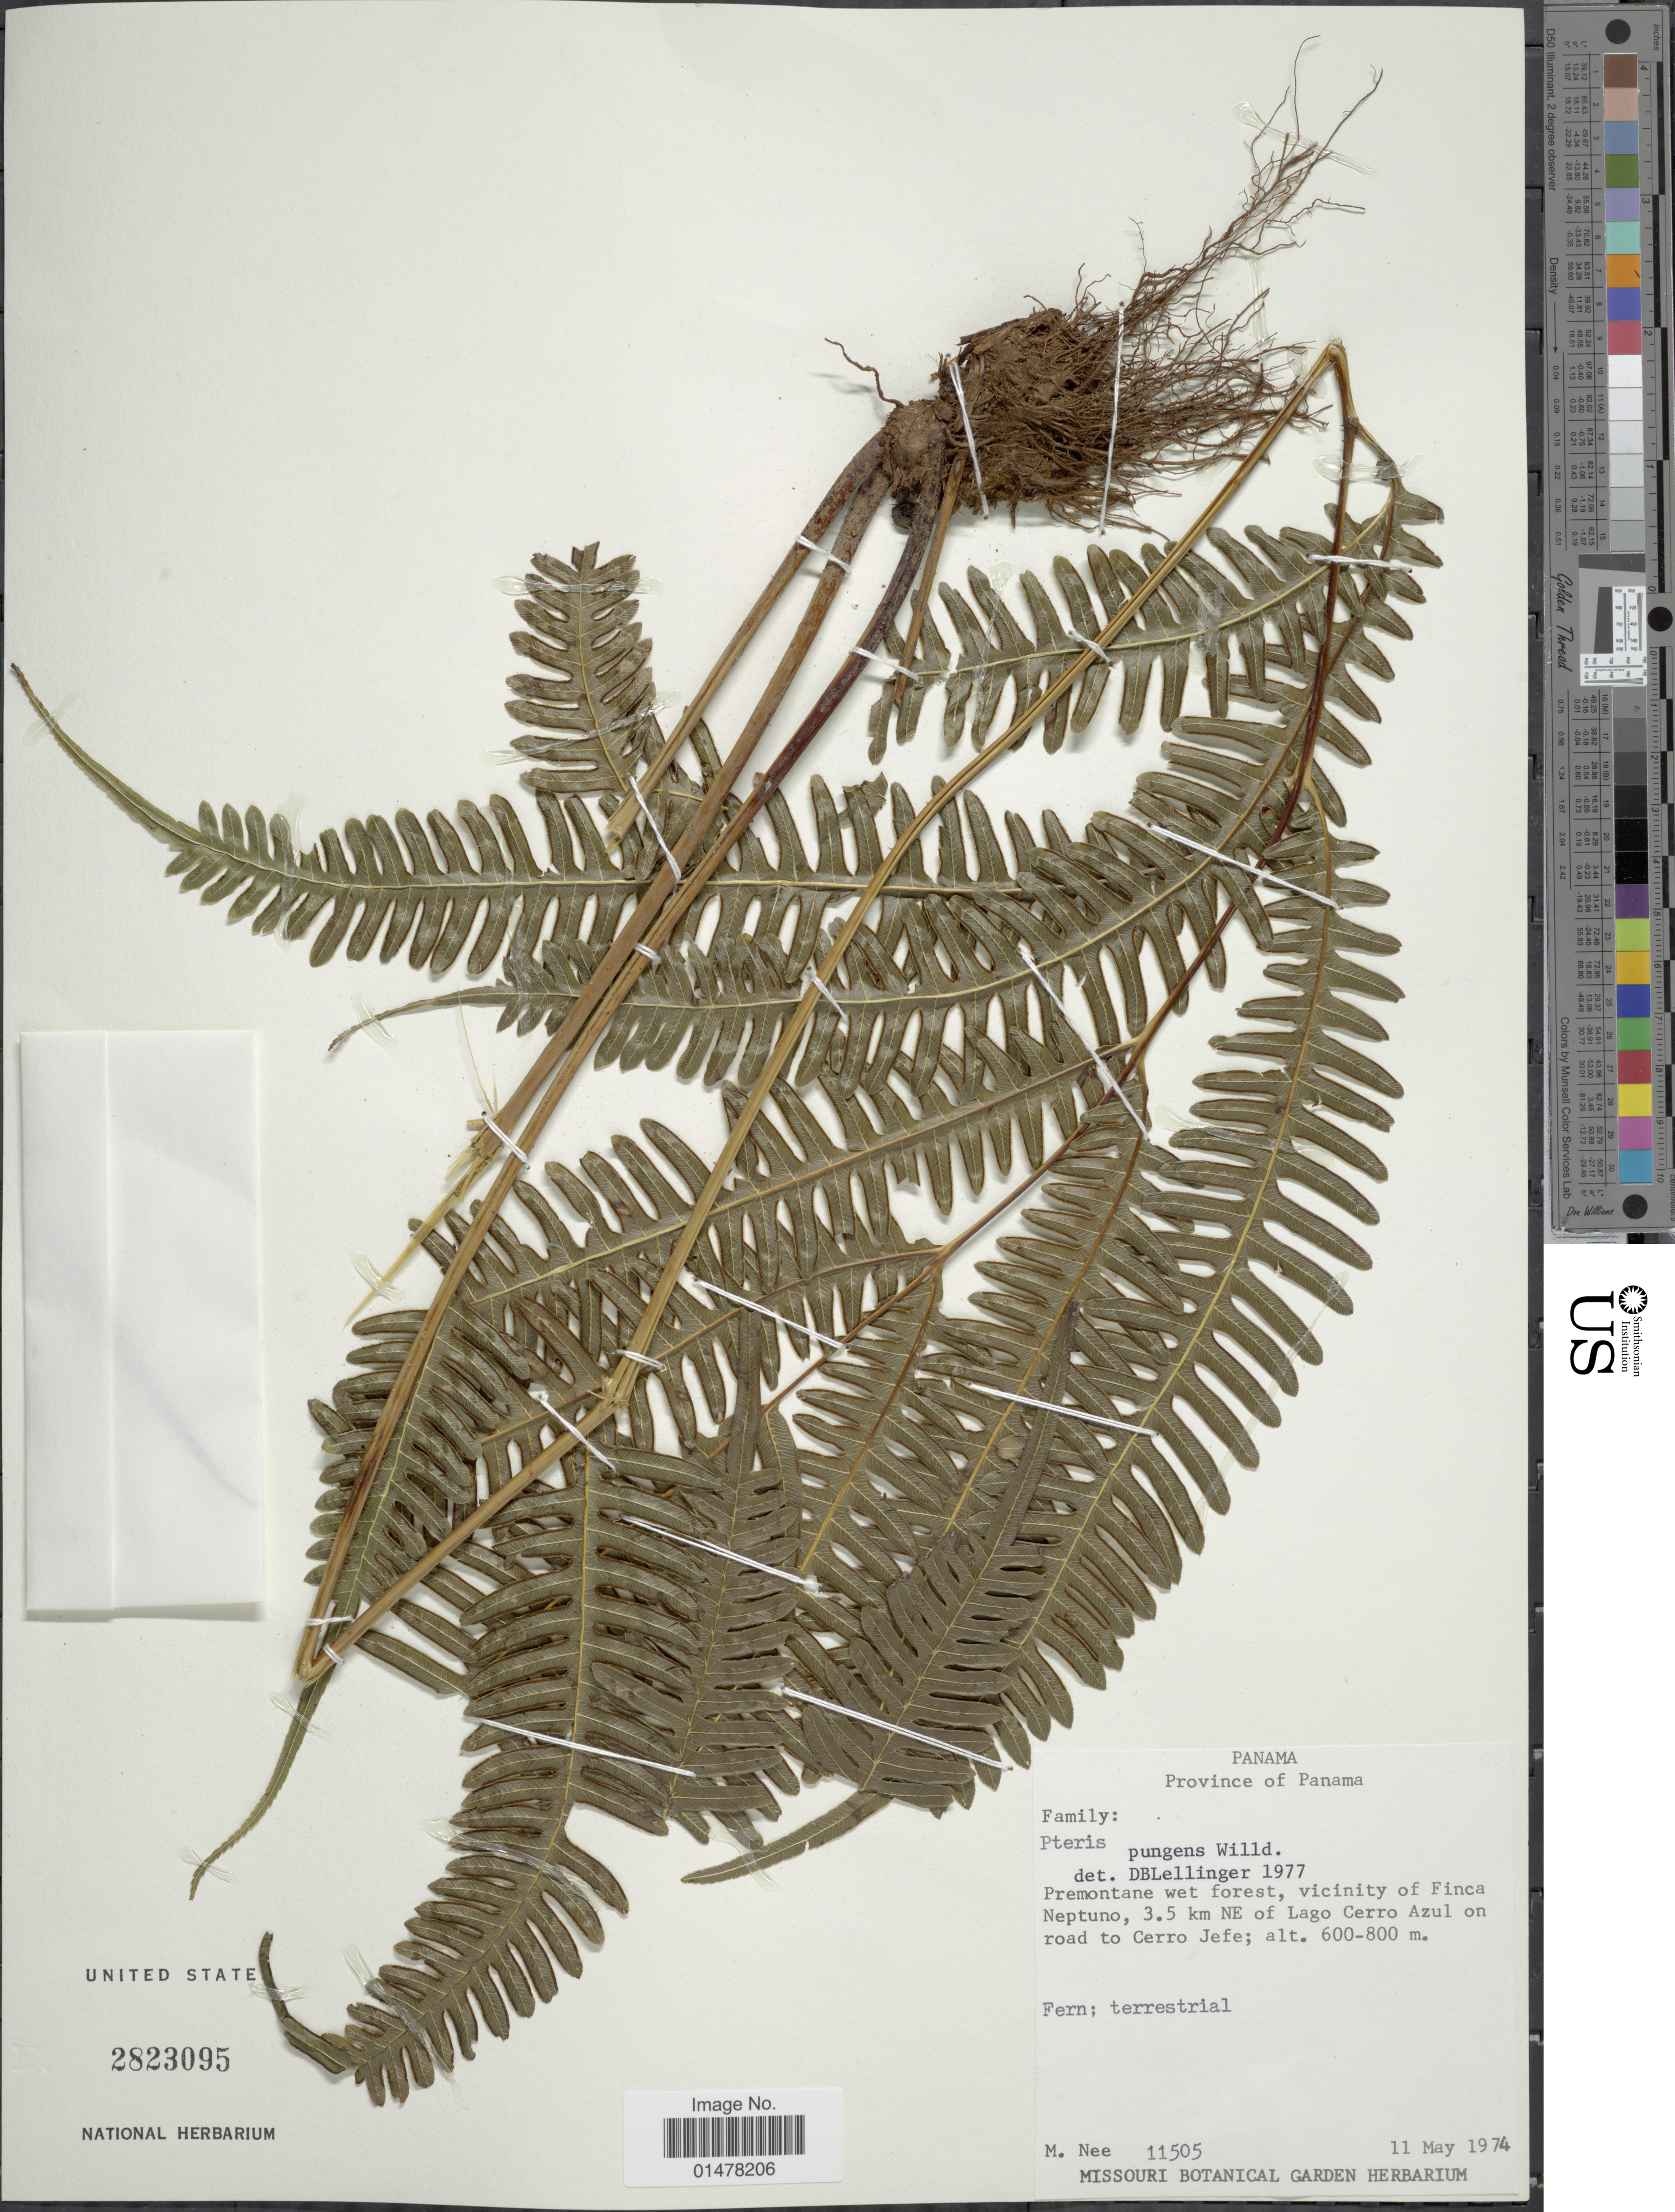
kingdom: Plantae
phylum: Tracheophyta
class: Polypodiopsida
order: Polypodiales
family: Pteridaceae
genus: Pteris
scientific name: Pteris pungens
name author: Willd.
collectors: M. Nee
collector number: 11505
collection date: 1974-05-11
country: Panama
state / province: Panamá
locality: Panama, Province of Panama, Premontane wet forest, vicinity of Finca Neptuno, 3.5km NE of Lago Cerro Azul on road to Cerro Jefe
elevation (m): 600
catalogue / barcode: US 2823095